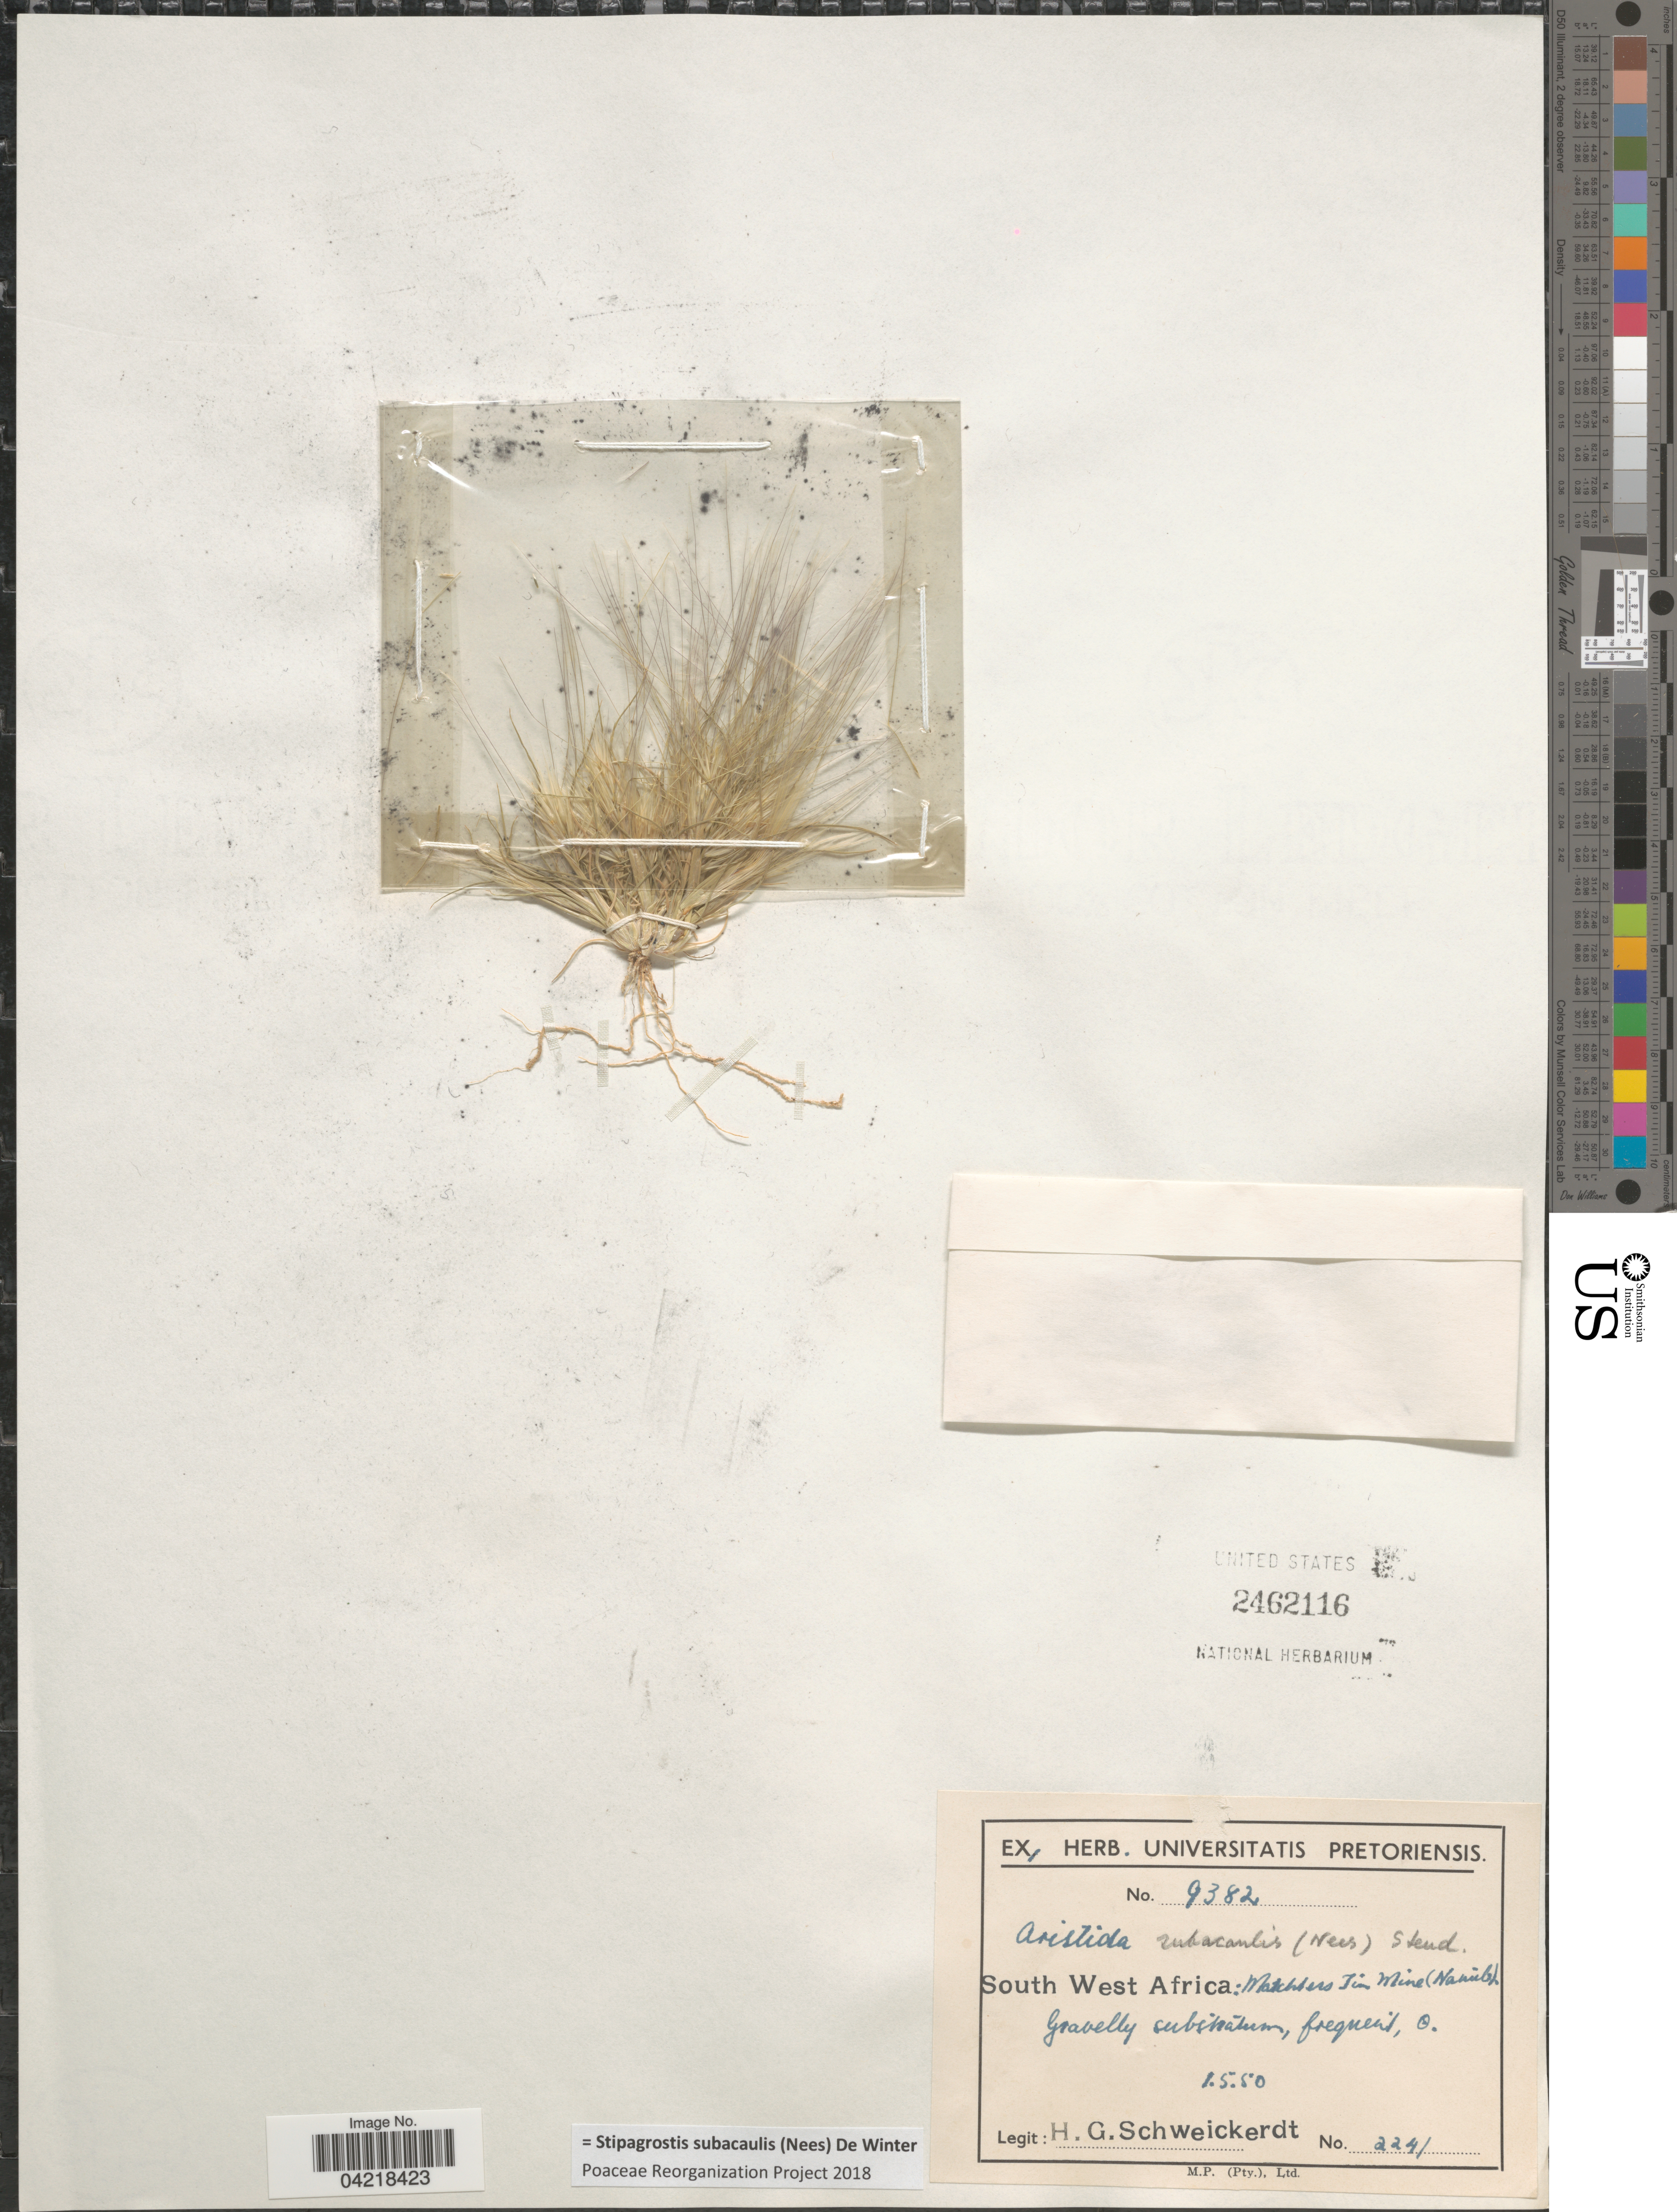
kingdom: Plantae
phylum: Tracheophyta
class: Liliopsida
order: Poales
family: Poaceae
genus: Stipagrostis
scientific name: Stipagrostis subacaulis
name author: (Nees) De Winter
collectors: H. Schweickerdt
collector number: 2241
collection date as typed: Transcribed d/m/y: 1/5/50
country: Namibia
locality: South West Africa: Matchless Tin Mine (Namib).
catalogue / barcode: US 2462116